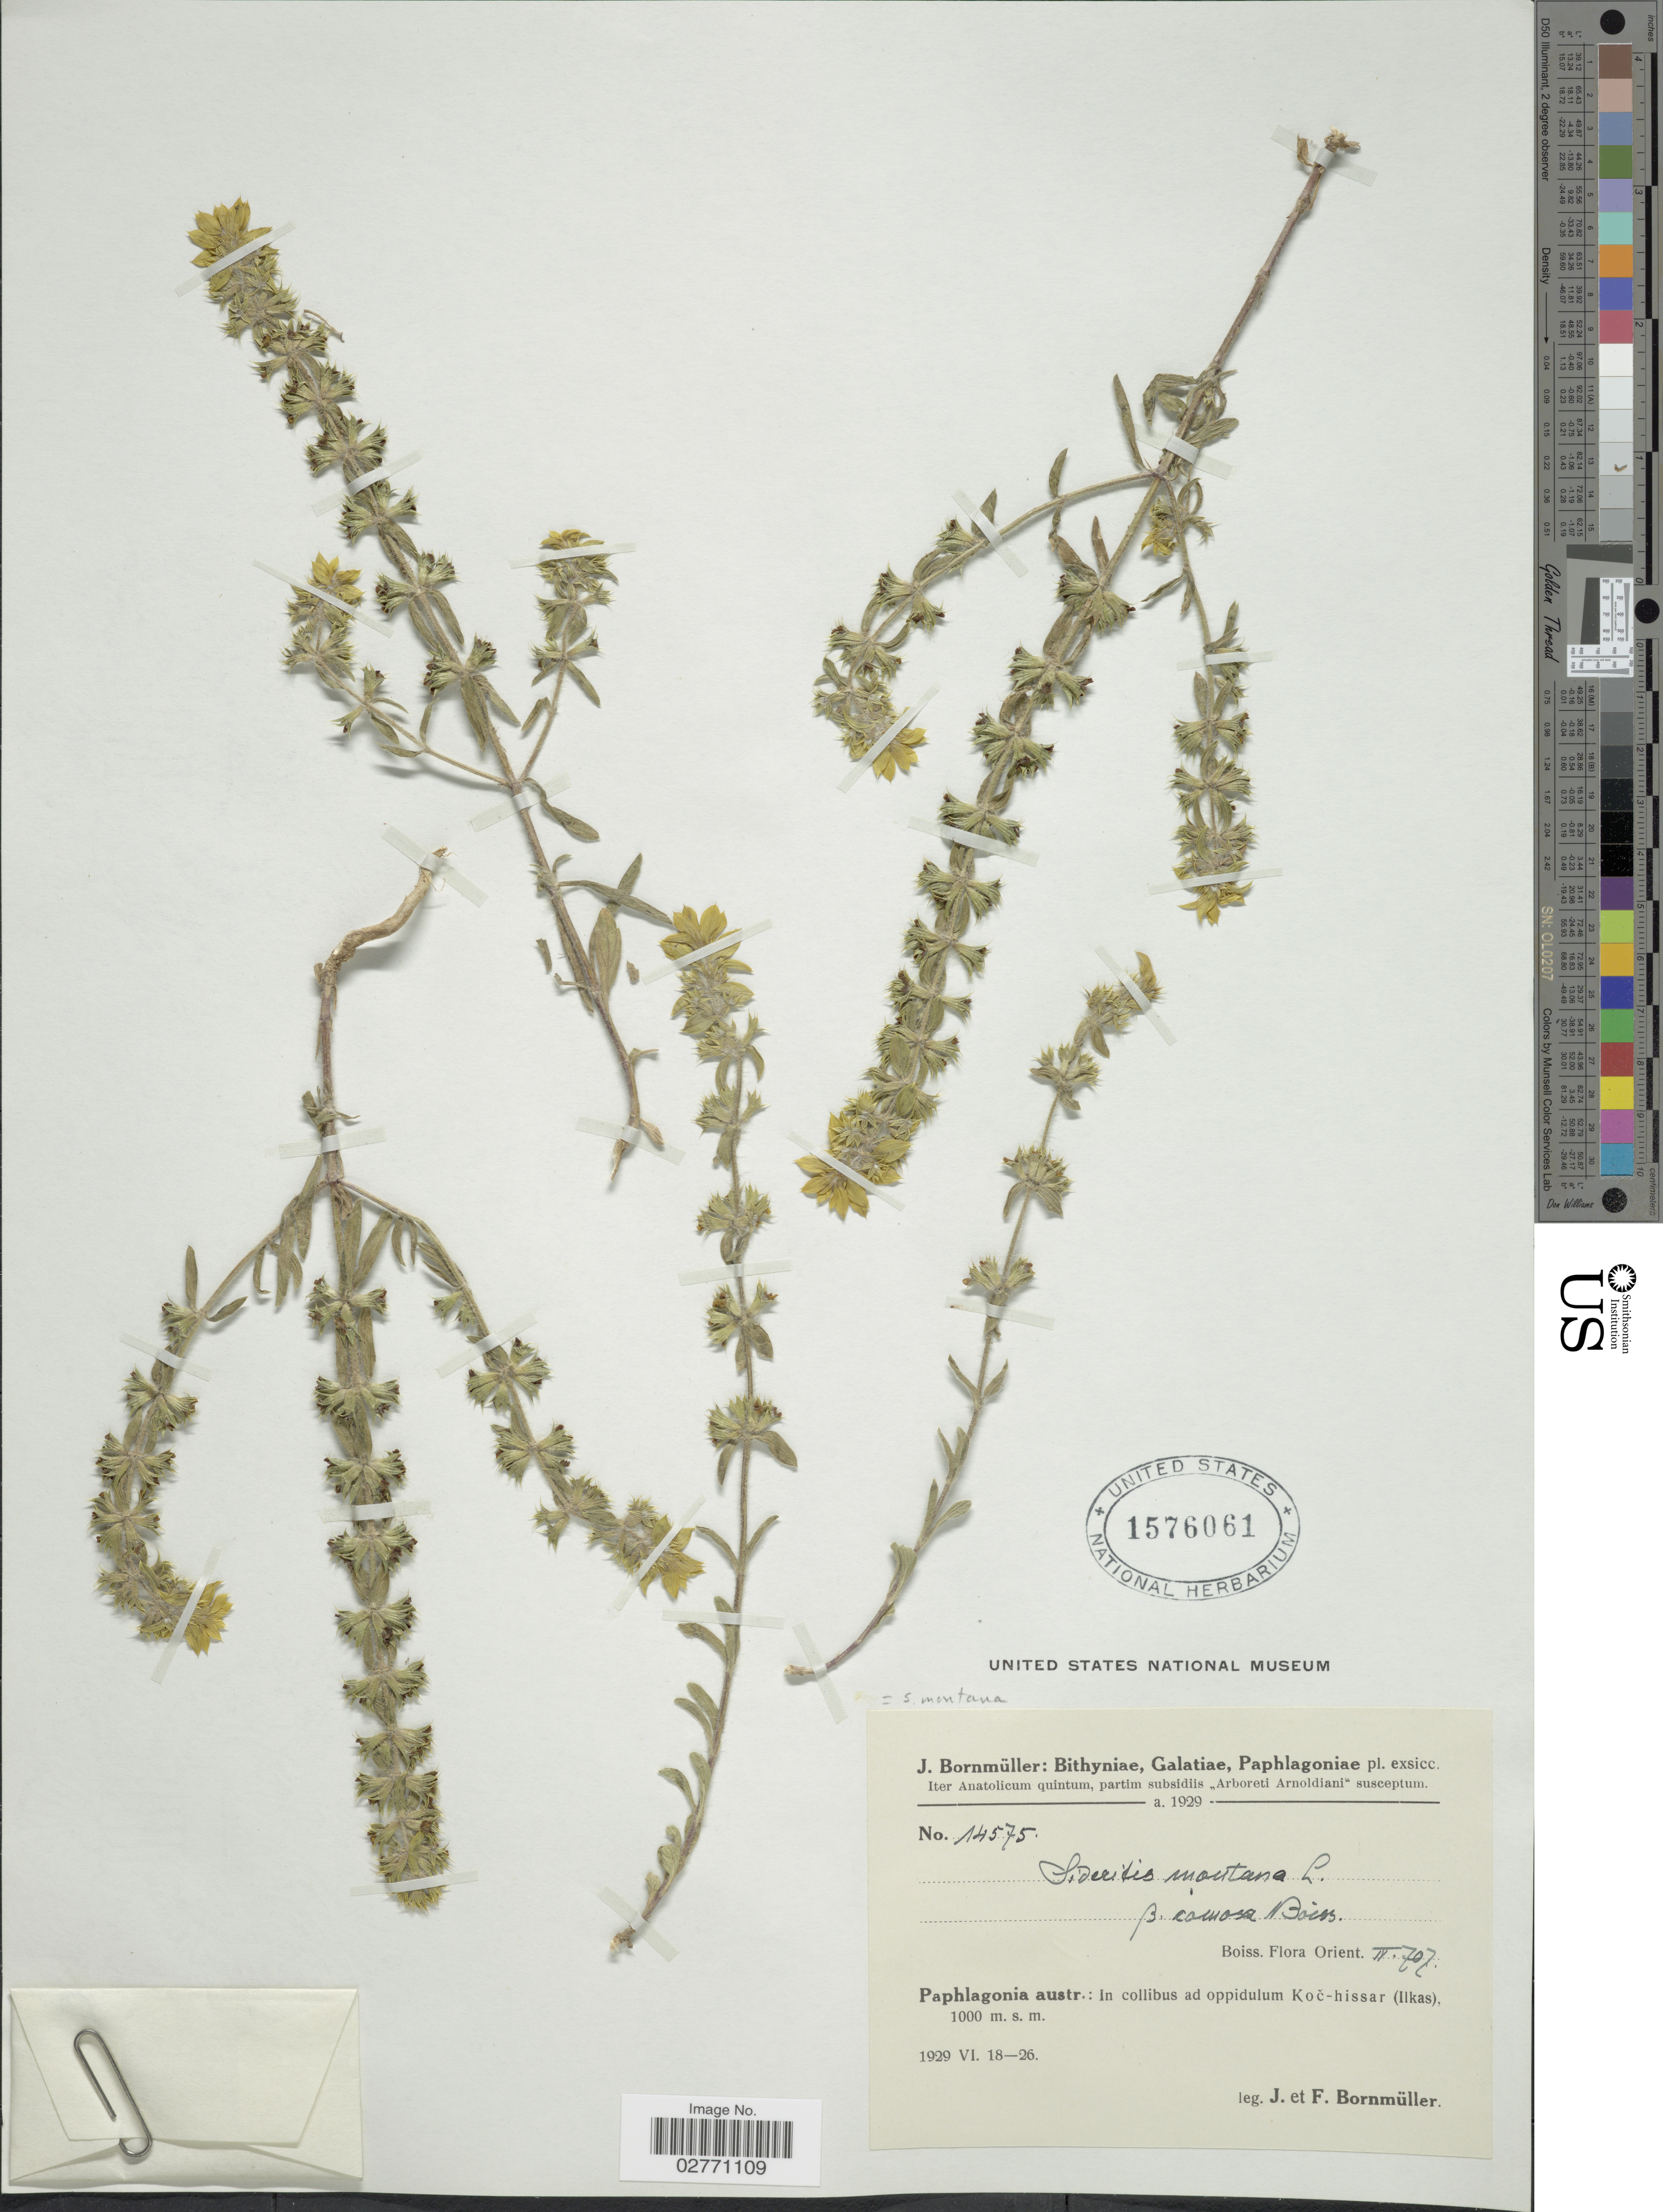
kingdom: Plantae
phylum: Tracheophyta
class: Magnoliopsida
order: Lamiales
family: Lamiaceae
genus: Sideritis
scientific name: Sideritis montana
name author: L.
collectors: J. Bornmüller & F. Bornmüller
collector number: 14575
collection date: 1929-06-18/1929-06-26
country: Turkey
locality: Paphlagonia austr.: In collibus ad oppidulum Koc-hissar (Illkas).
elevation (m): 1000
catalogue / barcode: US 1576061